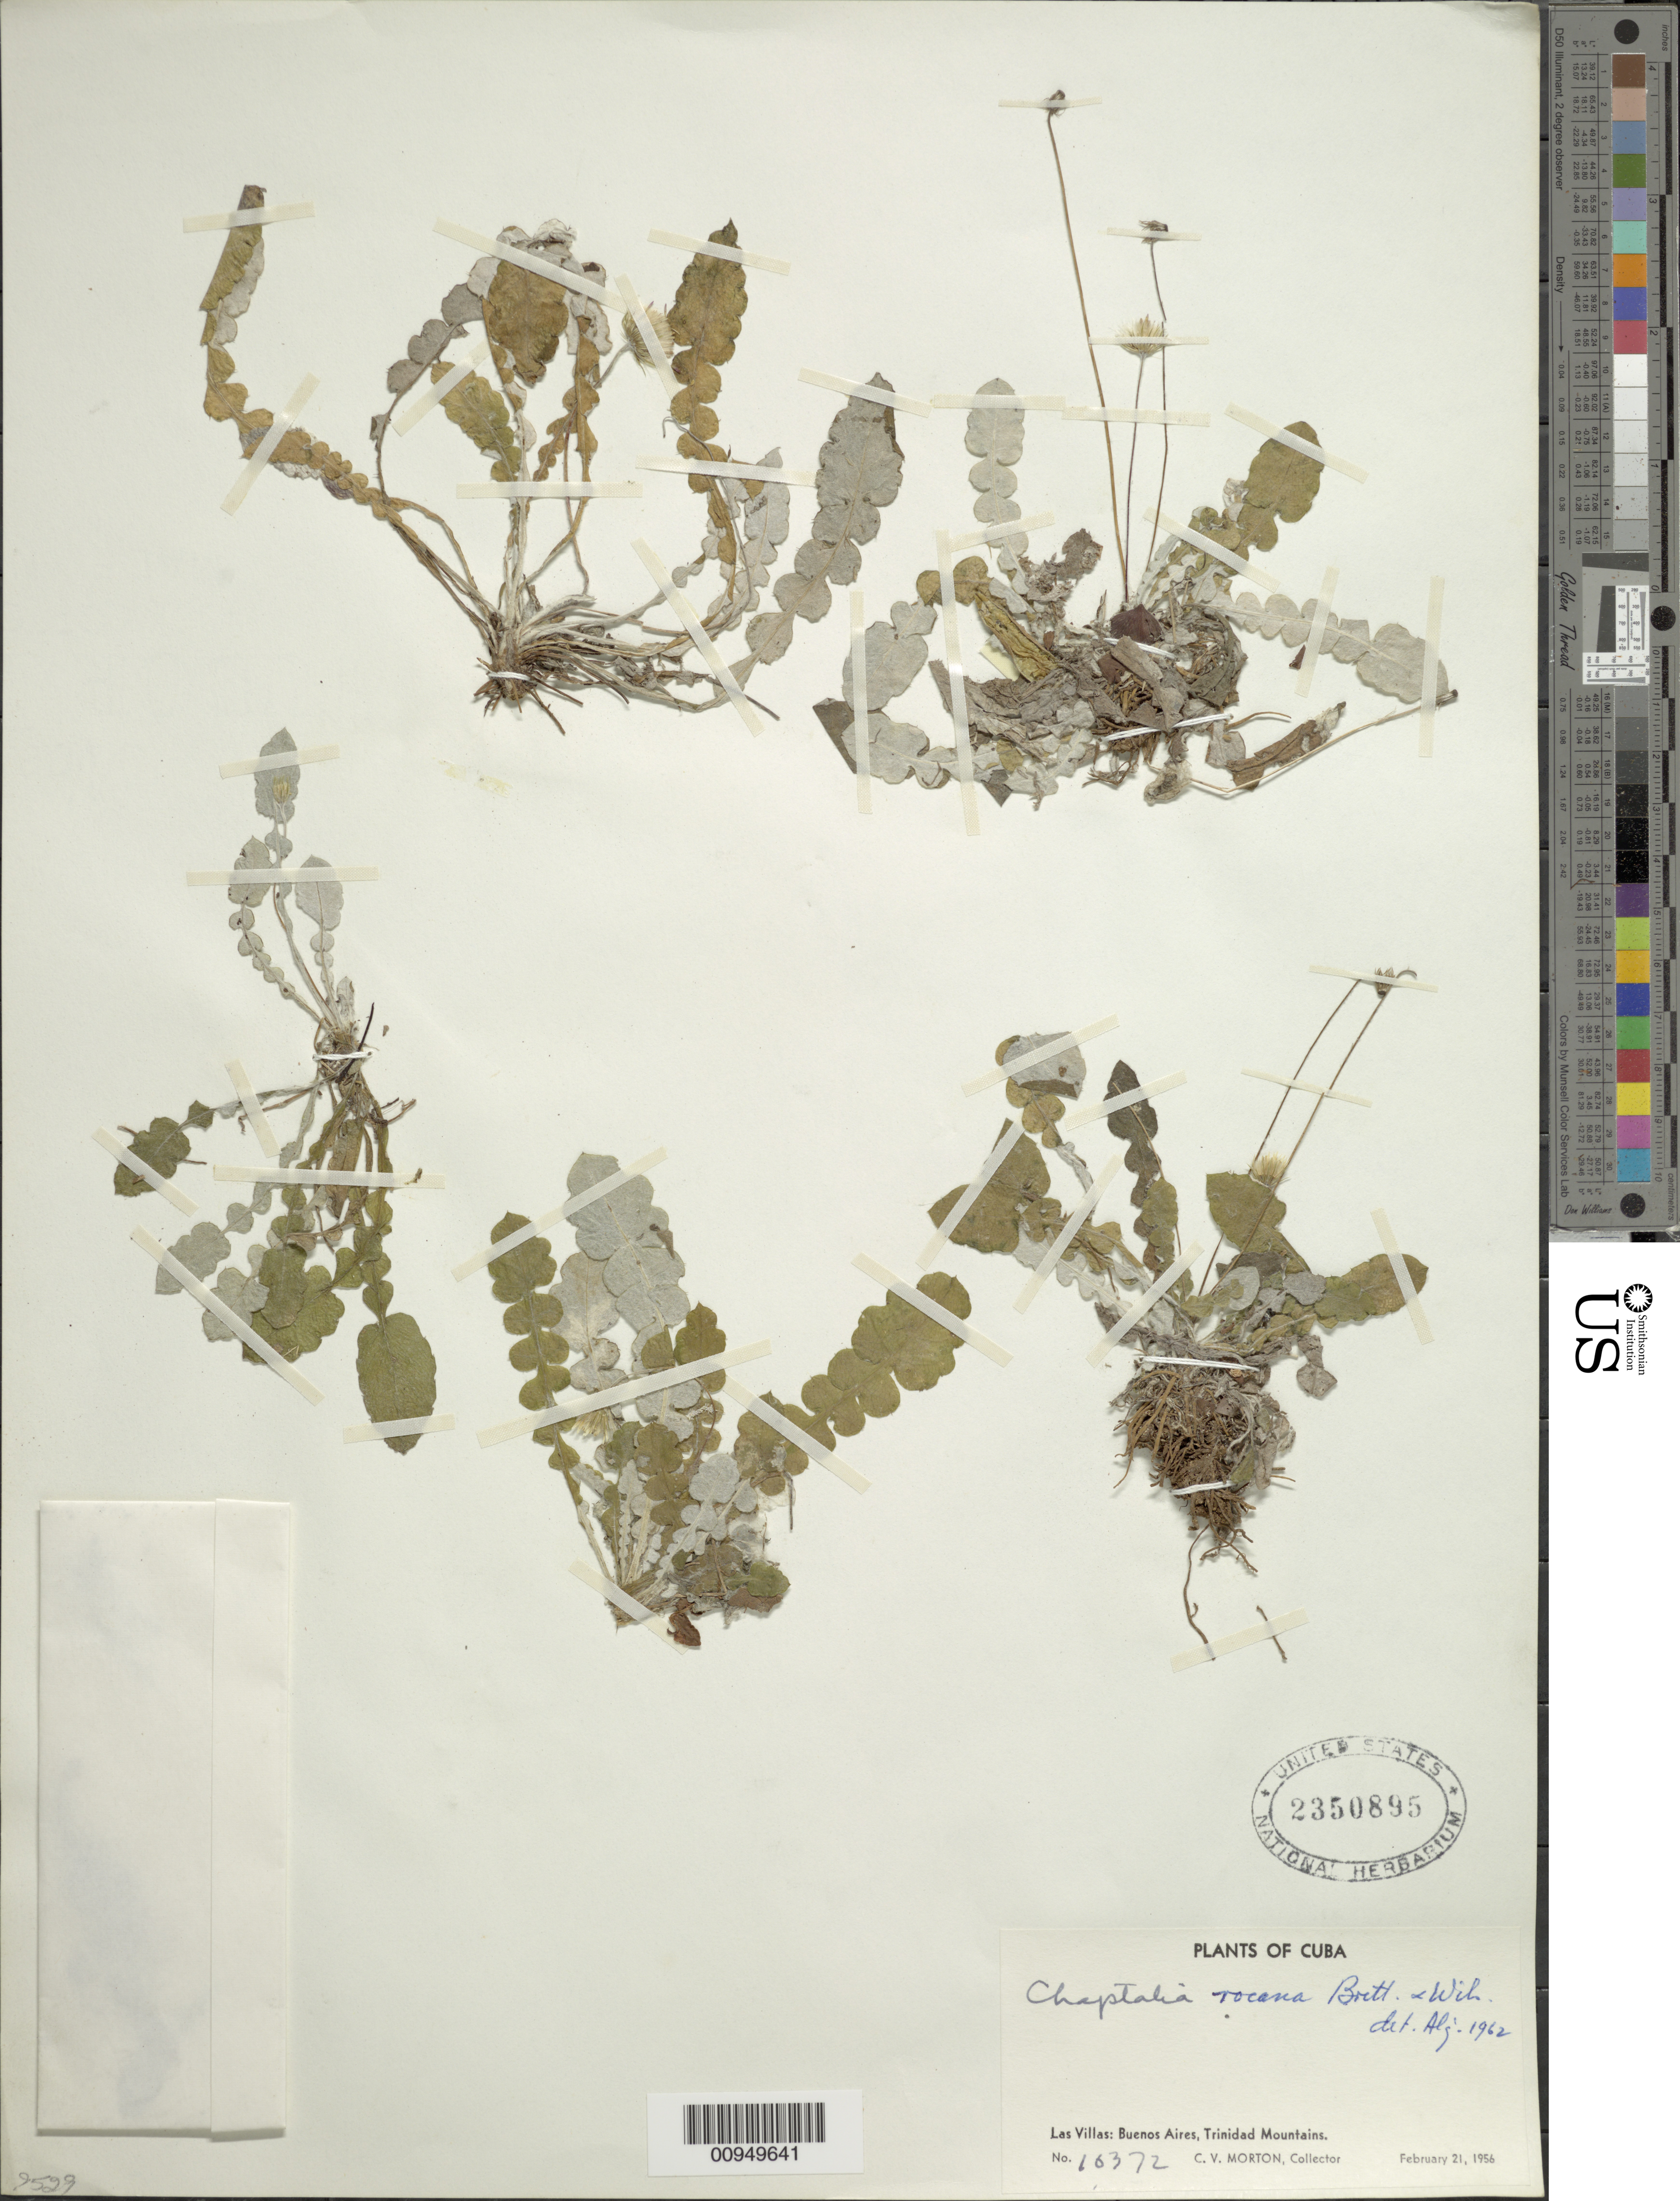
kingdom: Plantae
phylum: Tracheophyta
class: Magnoliopsida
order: Asterales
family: Asteraceae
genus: Chaptalia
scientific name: Chaptalia rocana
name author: Britton & P. Wilson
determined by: Liogier, Alain H.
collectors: C. V. Morton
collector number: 16372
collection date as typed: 21 Feb 1956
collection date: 1956-02-21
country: Cuba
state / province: Las Villas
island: Cuba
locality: Buenos Aires, Trinidad Mountains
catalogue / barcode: US 2350895